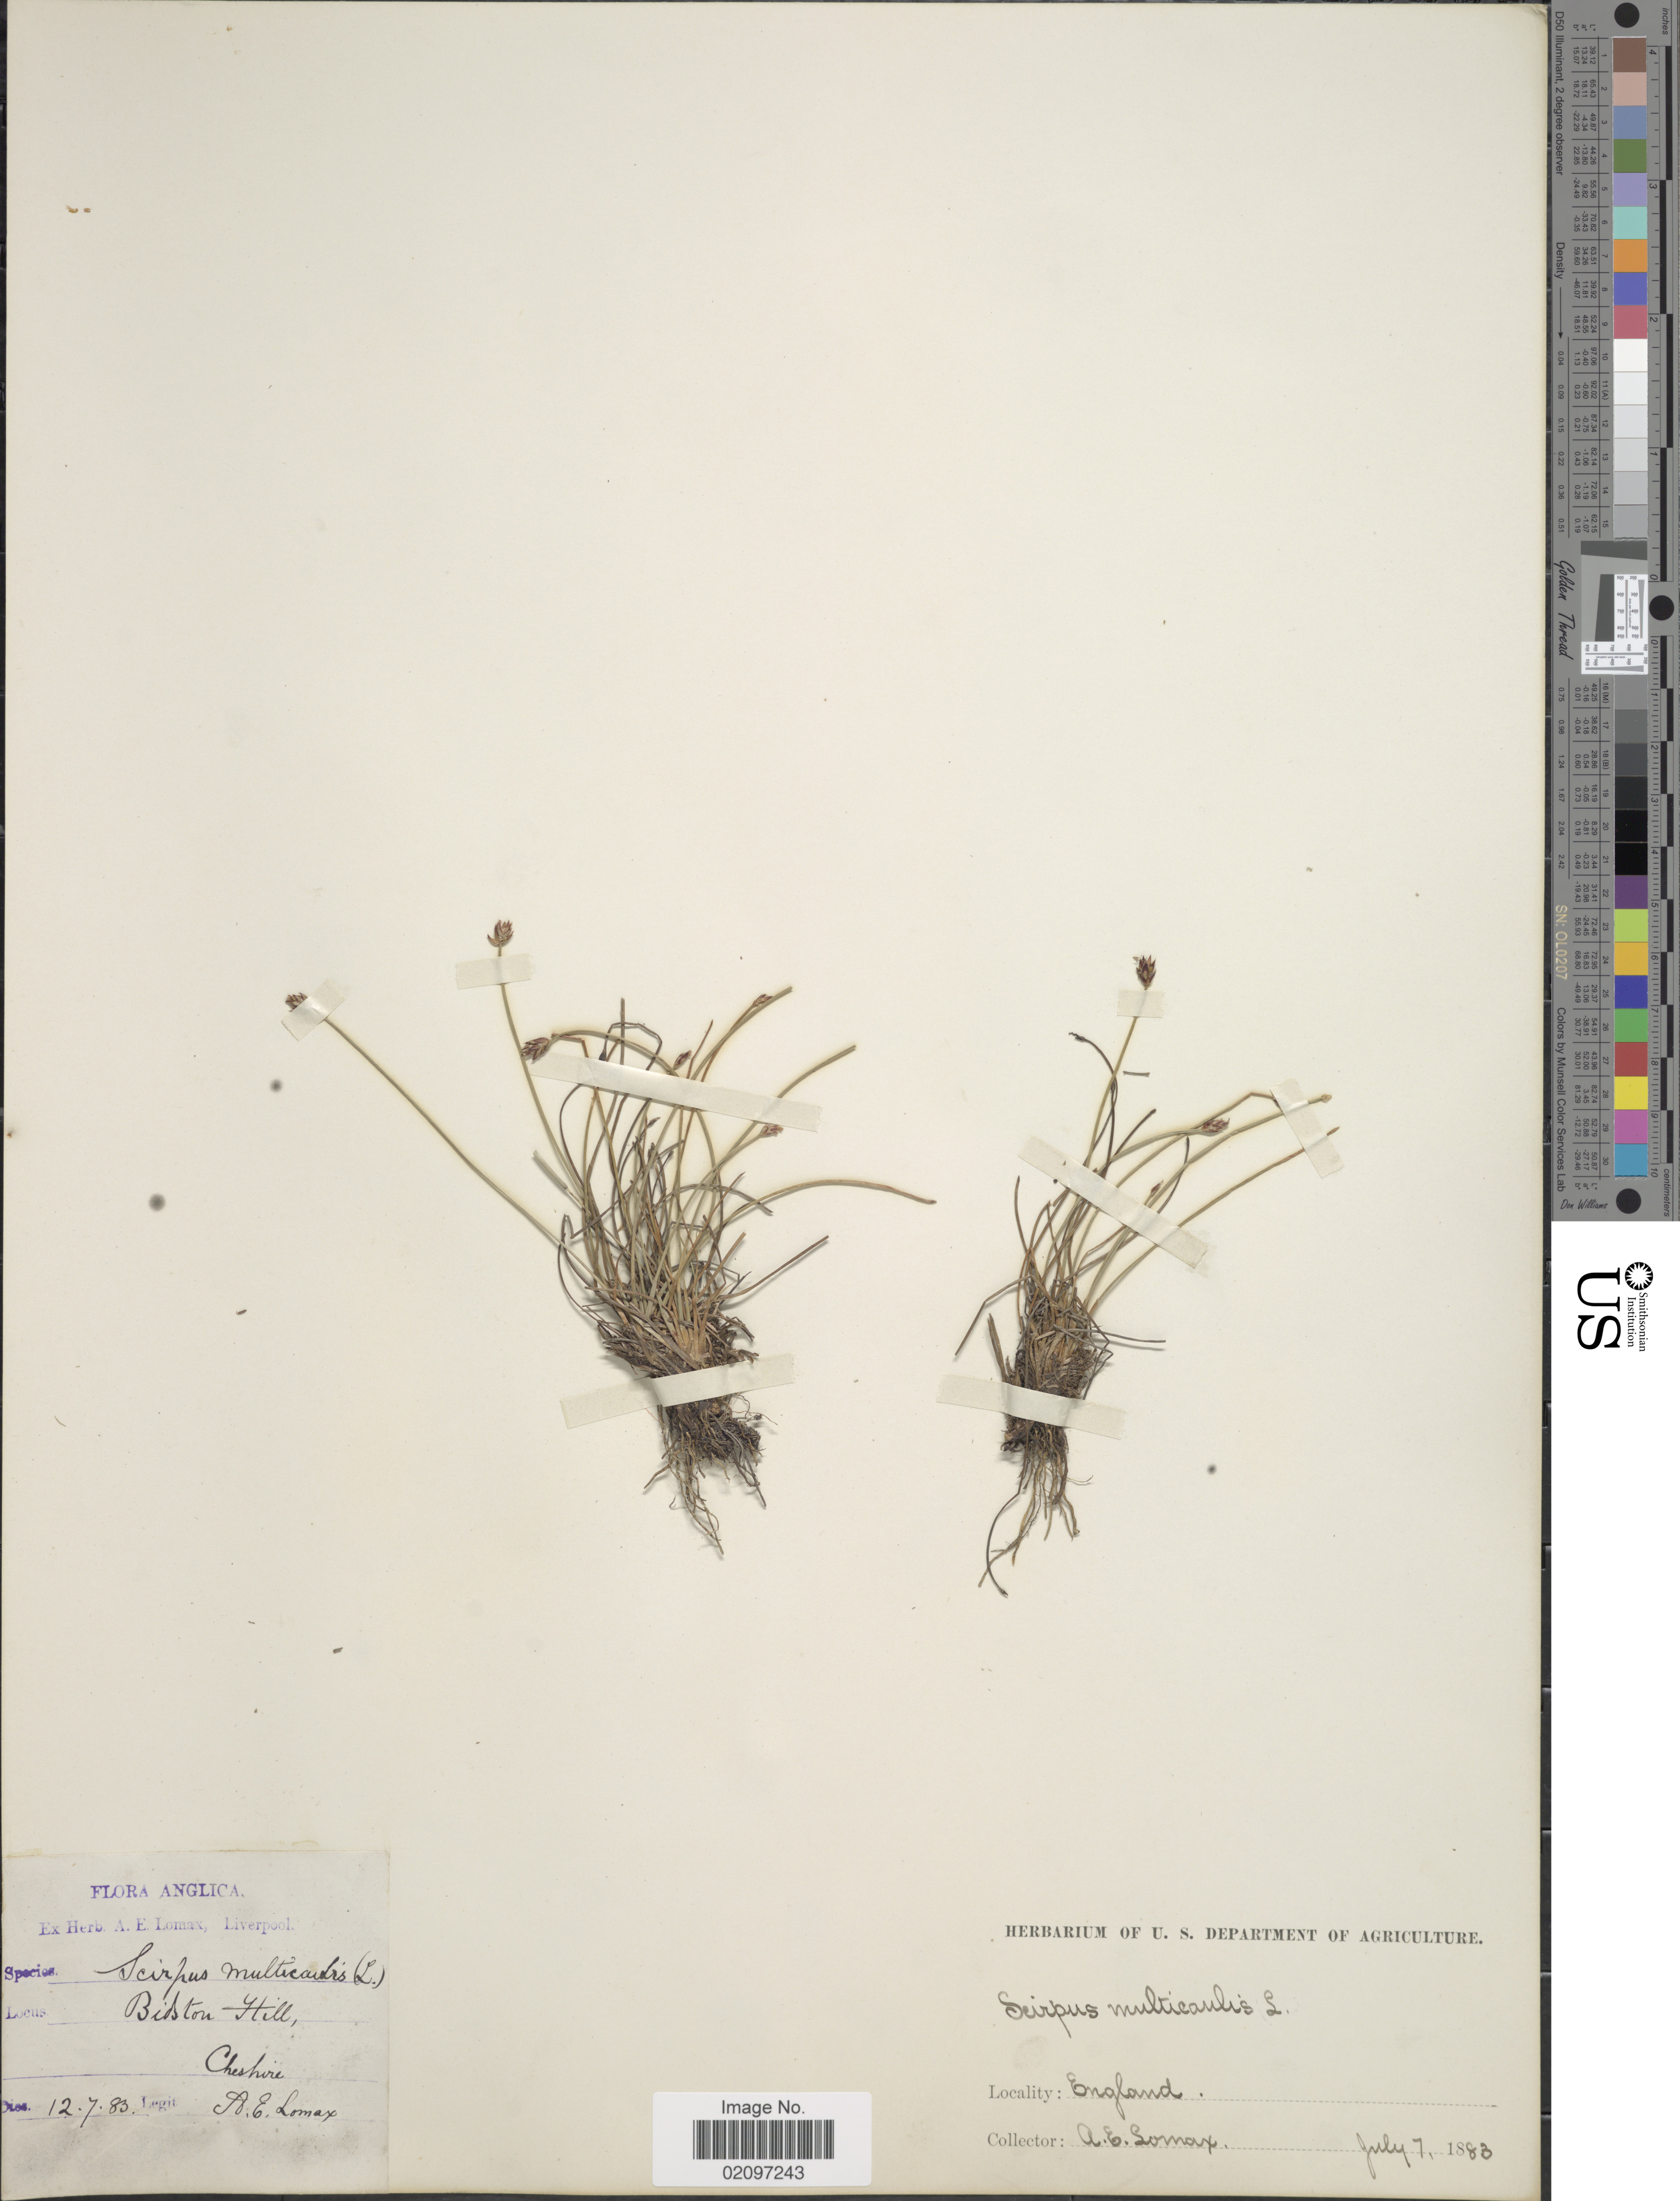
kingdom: Plantae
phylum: Tracheophyta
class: Liliopsida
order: Poales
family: Cyperaceae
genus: Eleocharis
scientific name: Eleocharis multicaulis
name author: (Sm.) Desv.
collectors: A. Lomax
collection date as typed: Transcribed d/m/y: 12/7/83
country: United Kingdom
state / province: England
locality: Bidston HIll, England